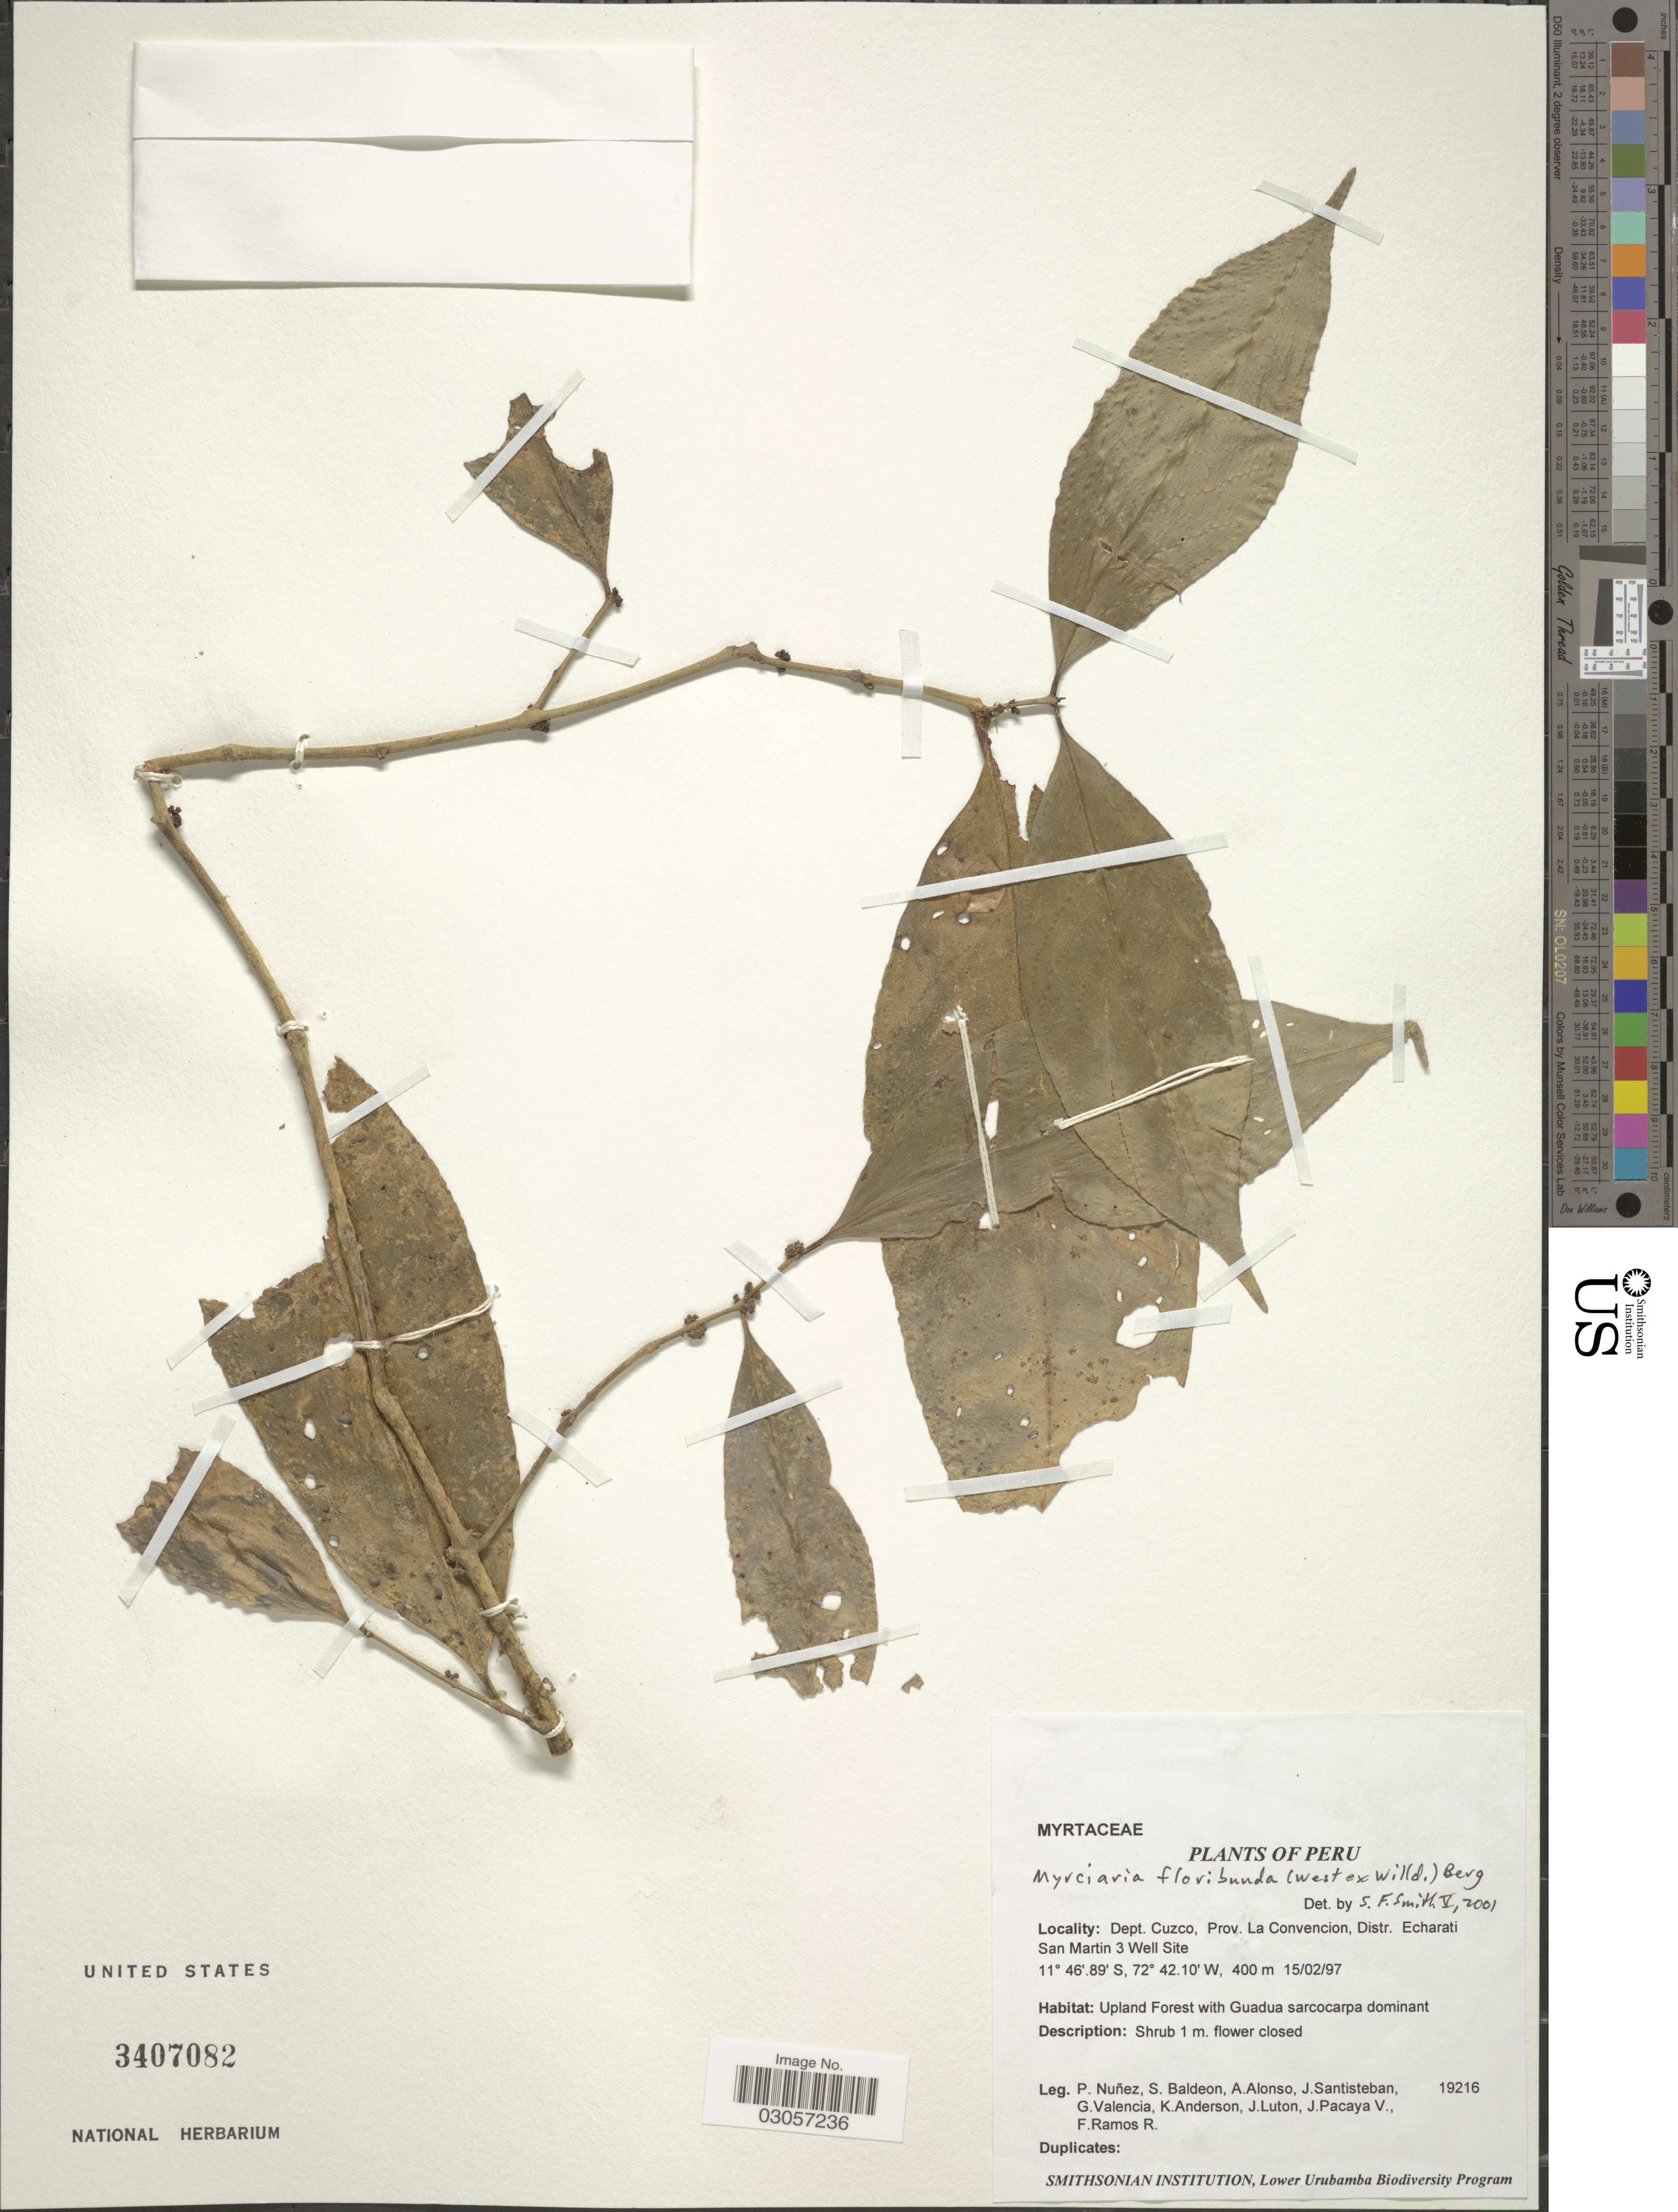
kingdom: Plantae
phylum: Tracheophyta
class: Magnoliopsida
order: Myrtales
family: Myrtaceae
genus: Myrciaria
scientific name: Myrciaria floribunda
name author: (H. West ex Willd.) O. Berg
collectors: P. Nuñez V., S. Baldeon, A. Alonso, J. Santisteban & et al.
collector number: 19216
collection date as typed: Transcribed d/m/y: 15/2/97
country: Peru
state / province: Cusco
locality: Dept. Cuzco, Prov. La Convencion, Distr. Echarati, San Martin 3 Well Site.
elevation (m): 400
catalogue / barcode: US 3407082